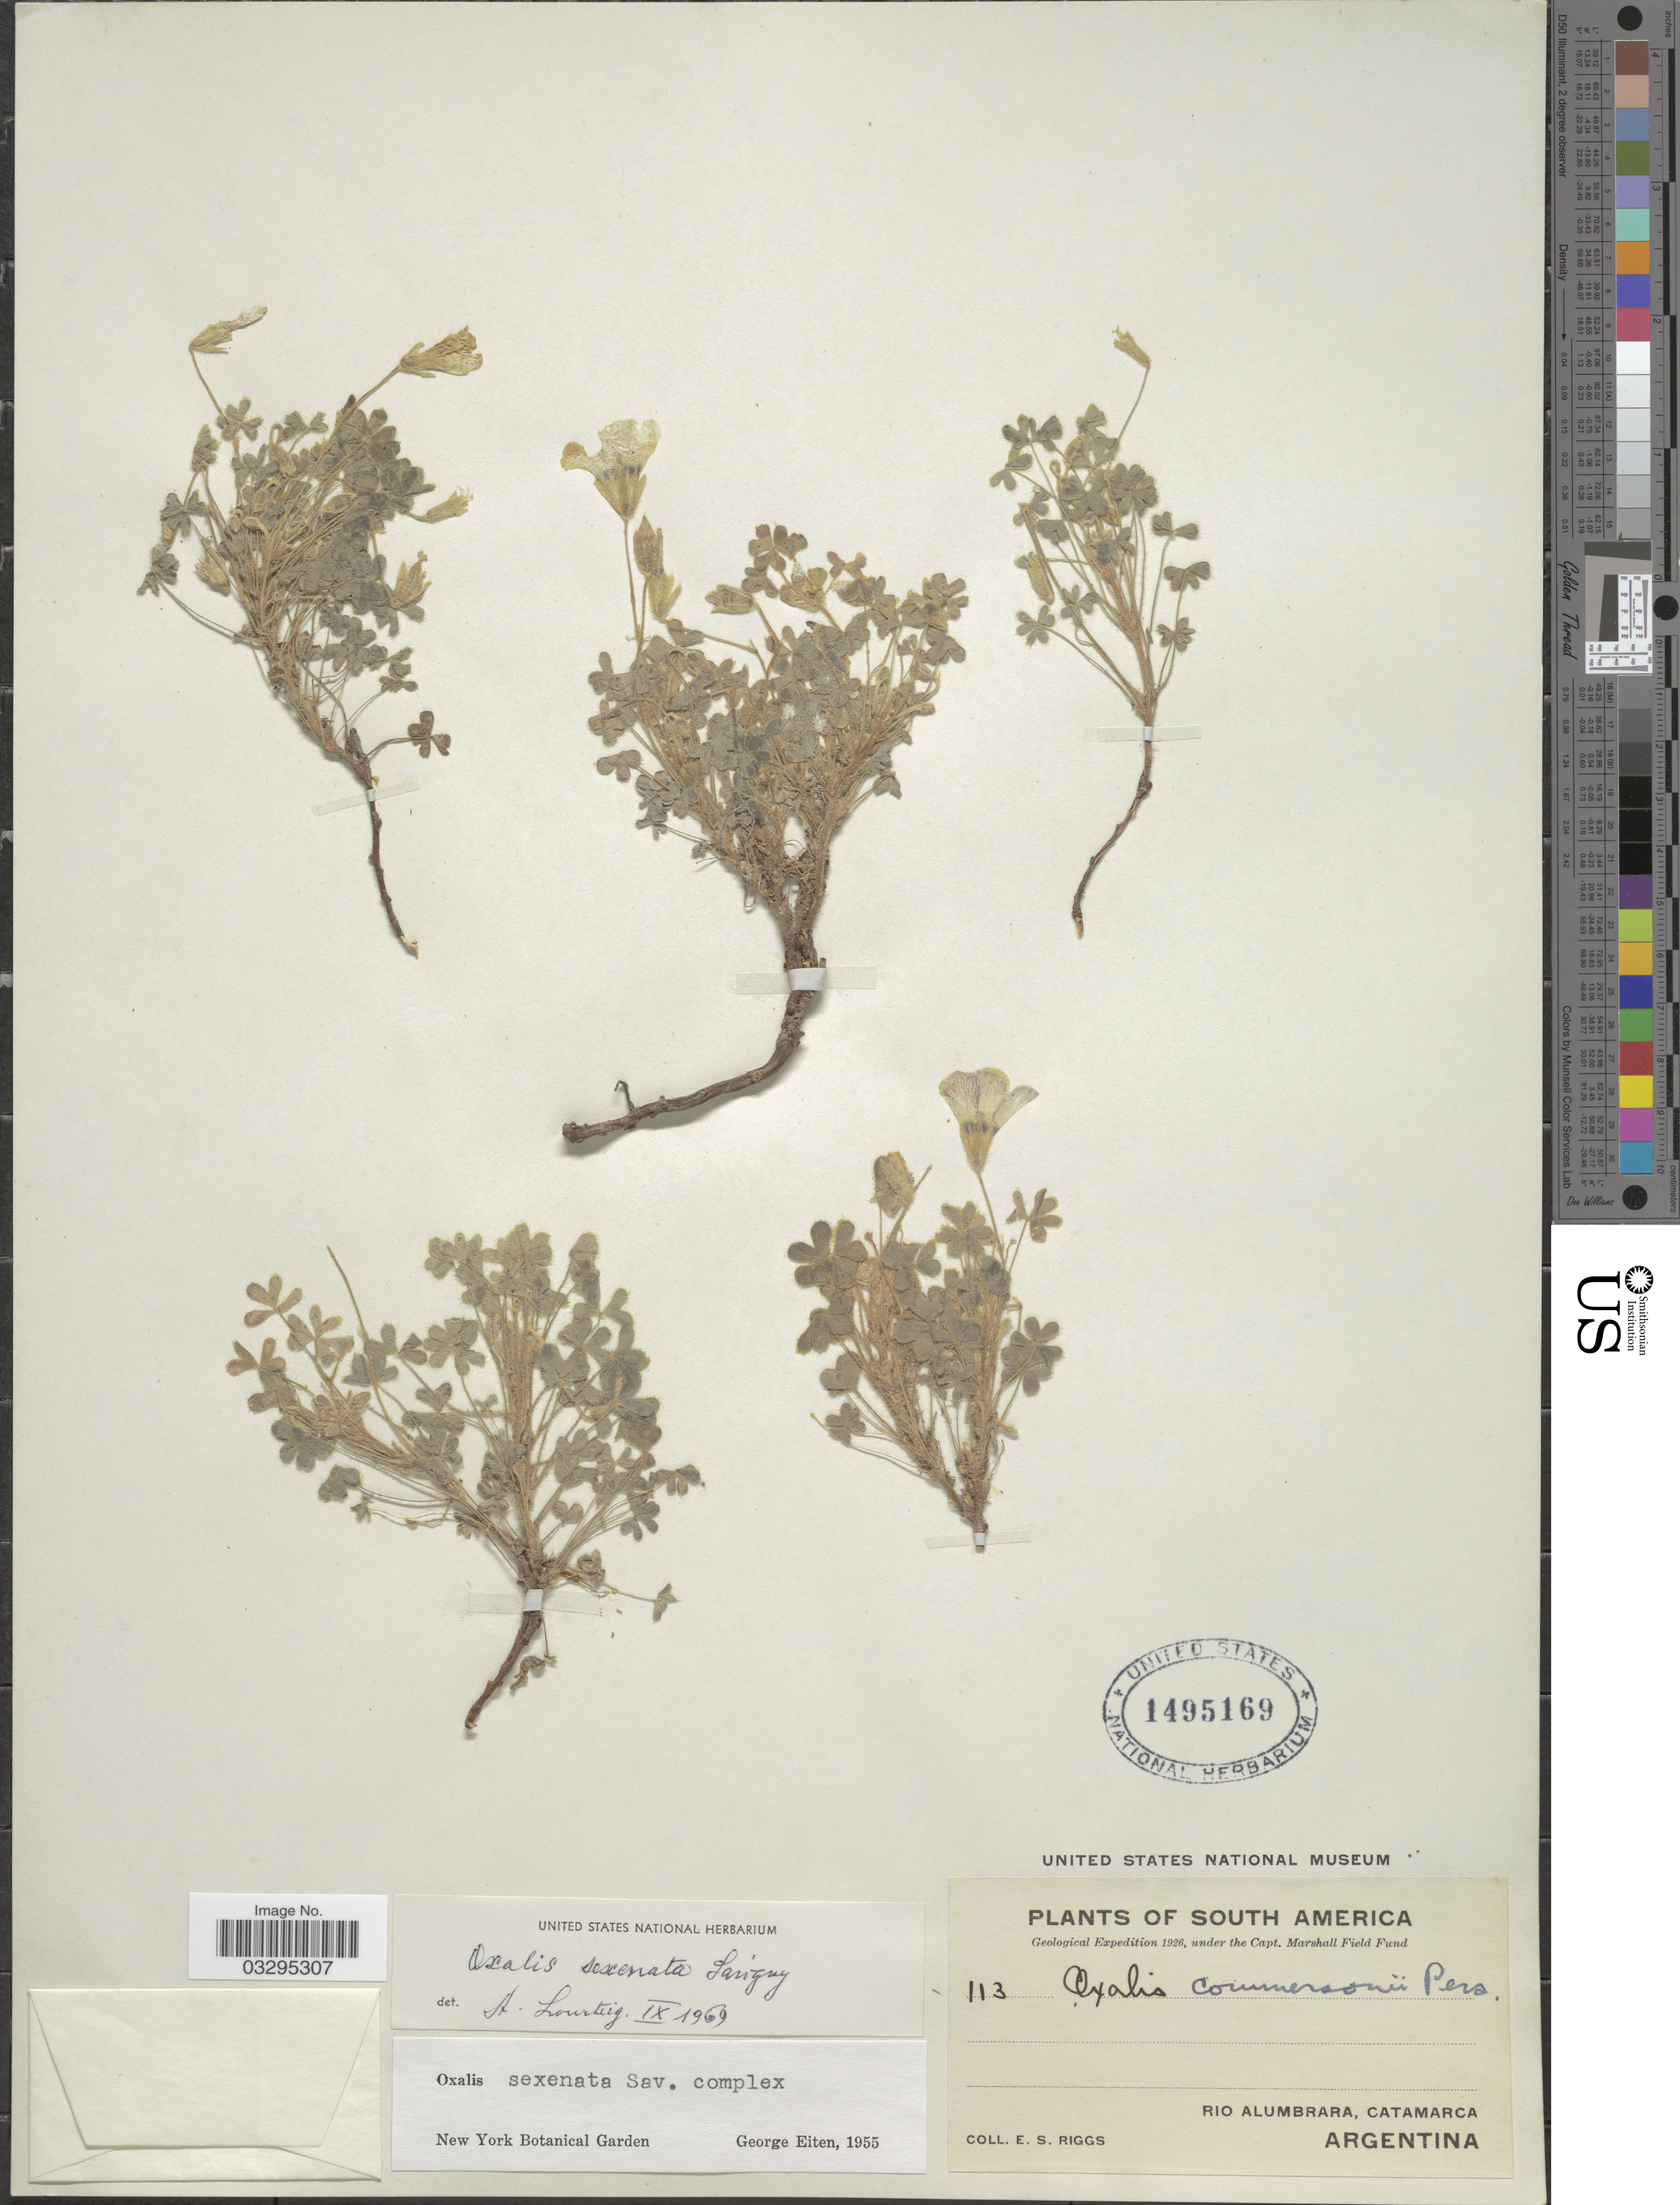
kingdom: Plantae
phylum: Tracheophyta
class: Magnoliopsida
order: Oxalidales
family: Oxalidaceae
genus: Oxalis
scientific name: Oxalis conorrhiza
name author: Jacq.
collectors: E. Riggs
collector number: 113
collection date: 1926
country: Argentina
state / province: Catamarca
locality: Rio Alumbrara.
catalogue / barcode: US 1495169